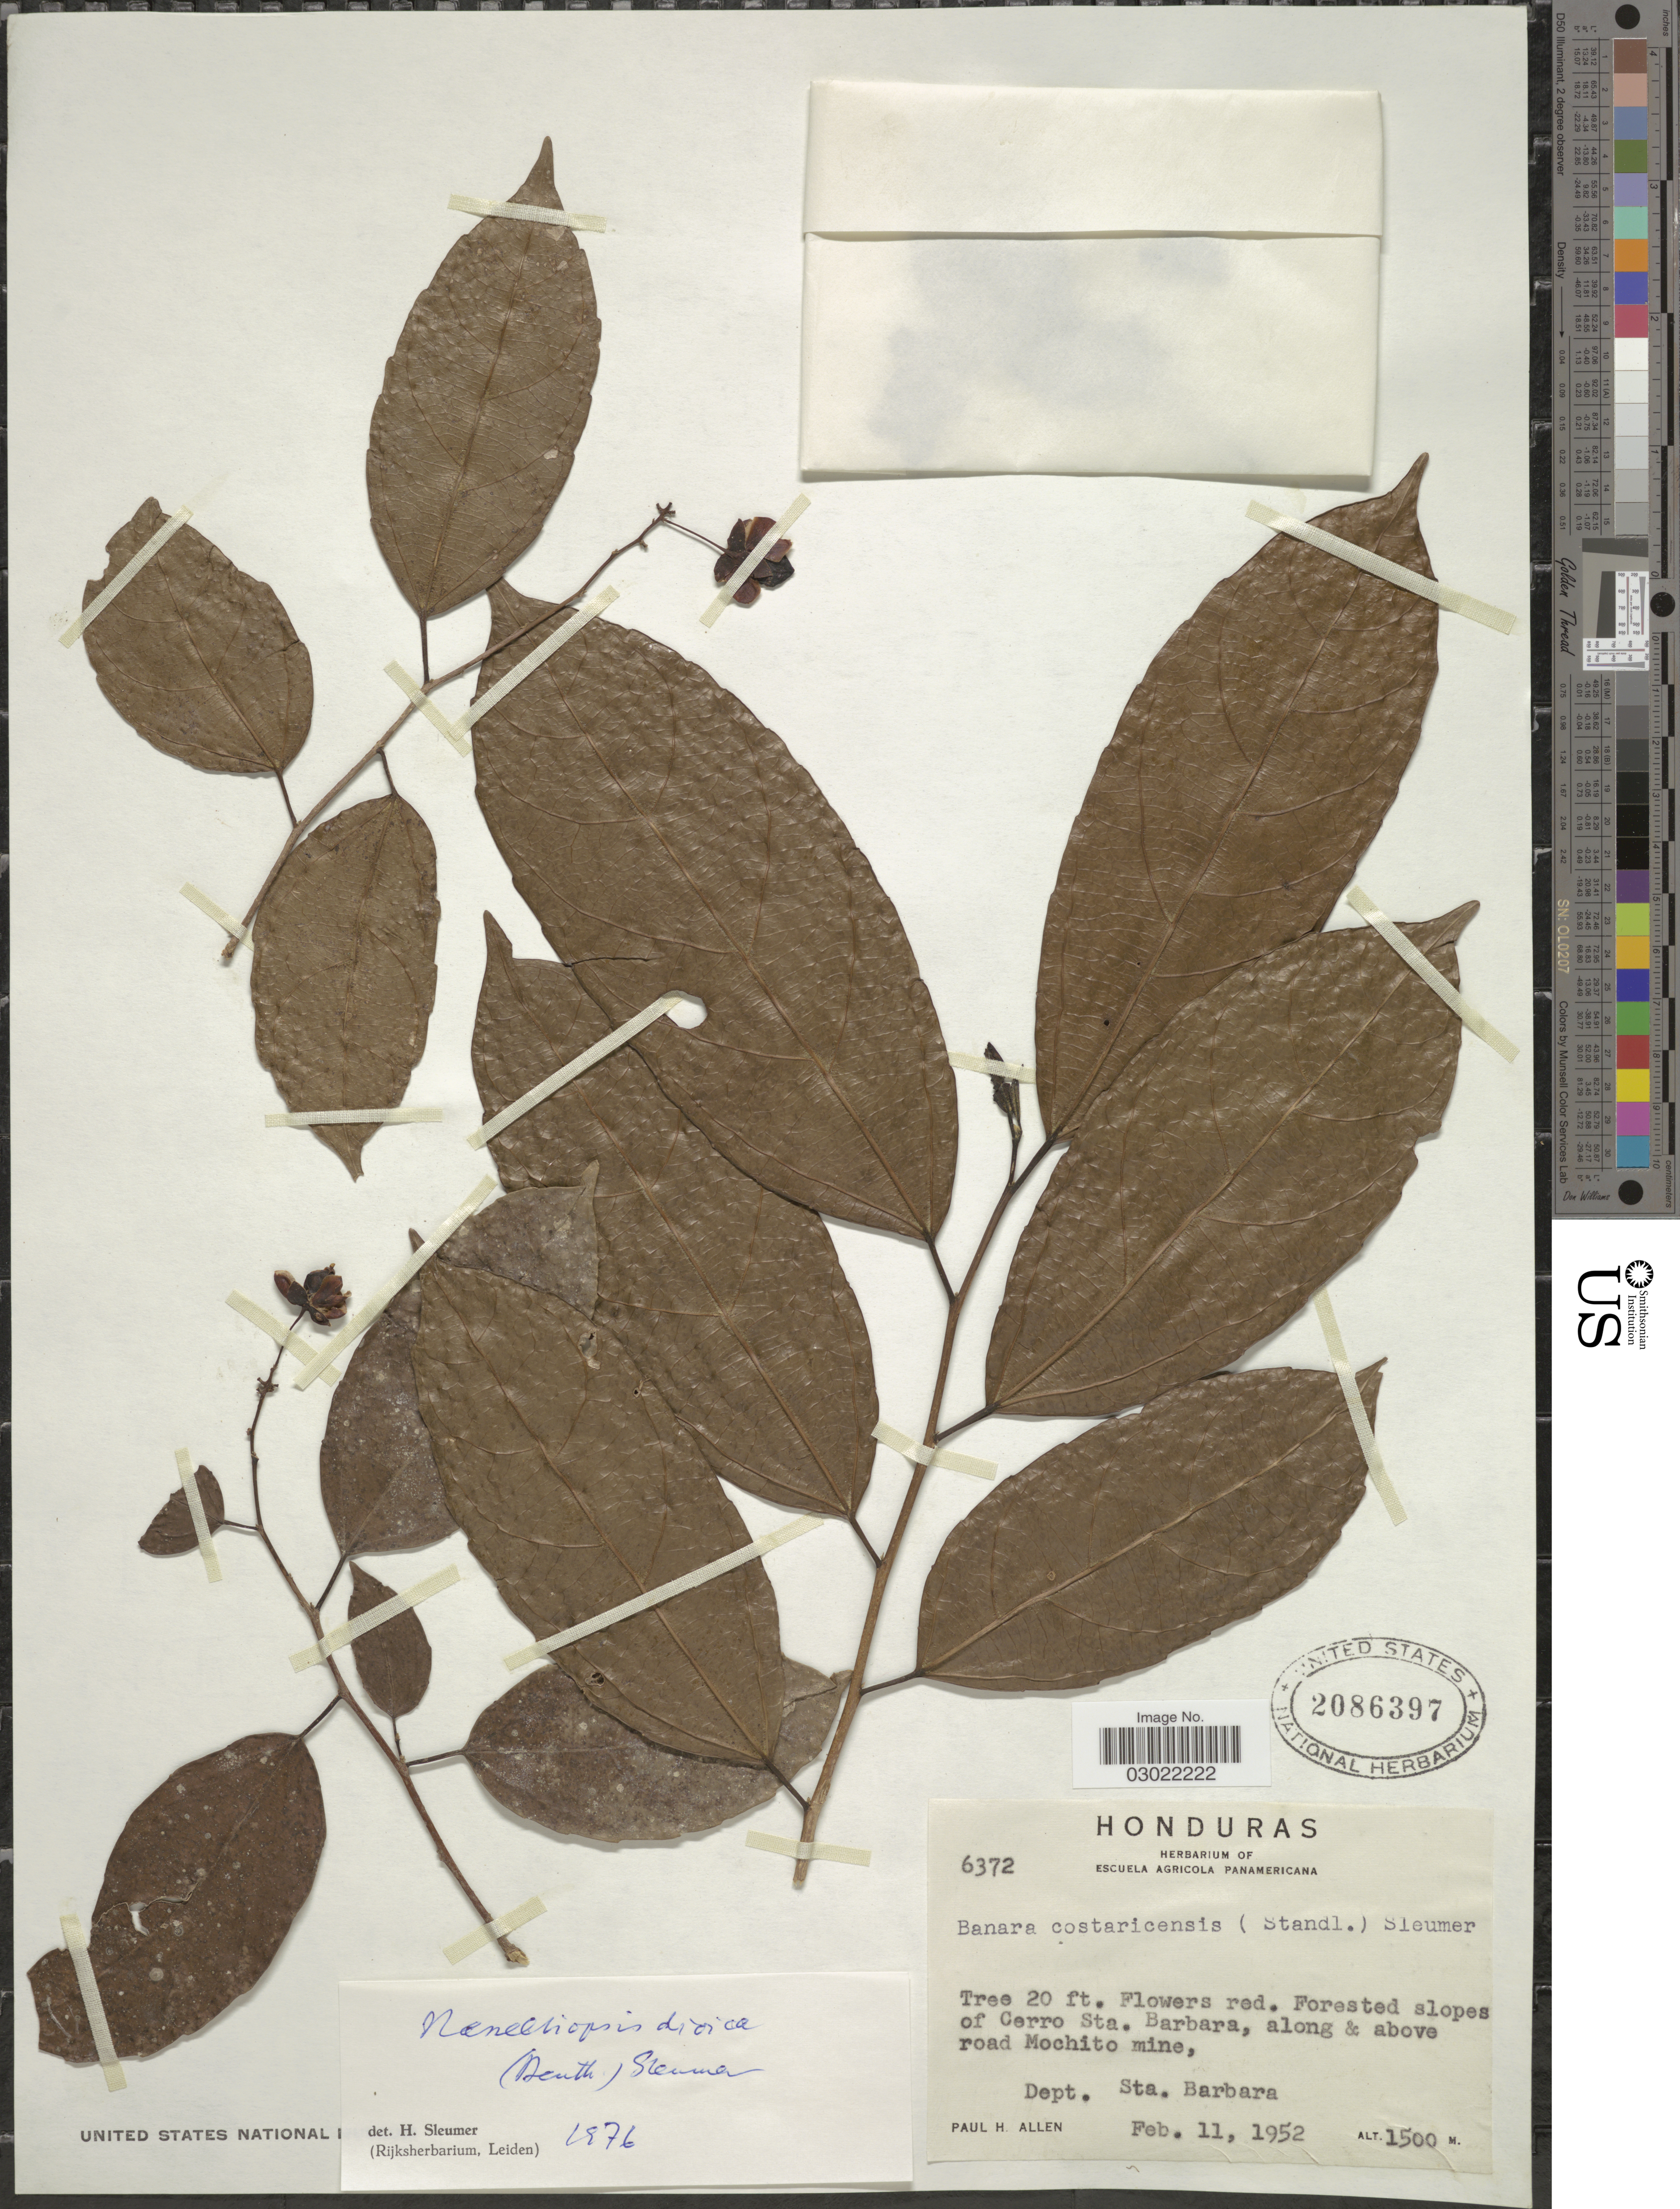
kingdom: Plantae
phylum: Tracheophyta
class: Magnoliopsida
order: Malpighiales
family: Salicaceae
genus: Hasseltiopsis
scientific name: Hasseltiopsis dioica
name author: (Benth.) Sleumer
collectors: P. H. Allen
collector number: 6372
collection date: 1952-02-11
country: Honduras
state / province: Santa Bárbara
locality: Forested slopes of Cerro Sta. Barabara, along & above road Mochito mine, Dept. Sta. Barbara.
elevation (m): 1500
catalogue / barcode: US 2086397